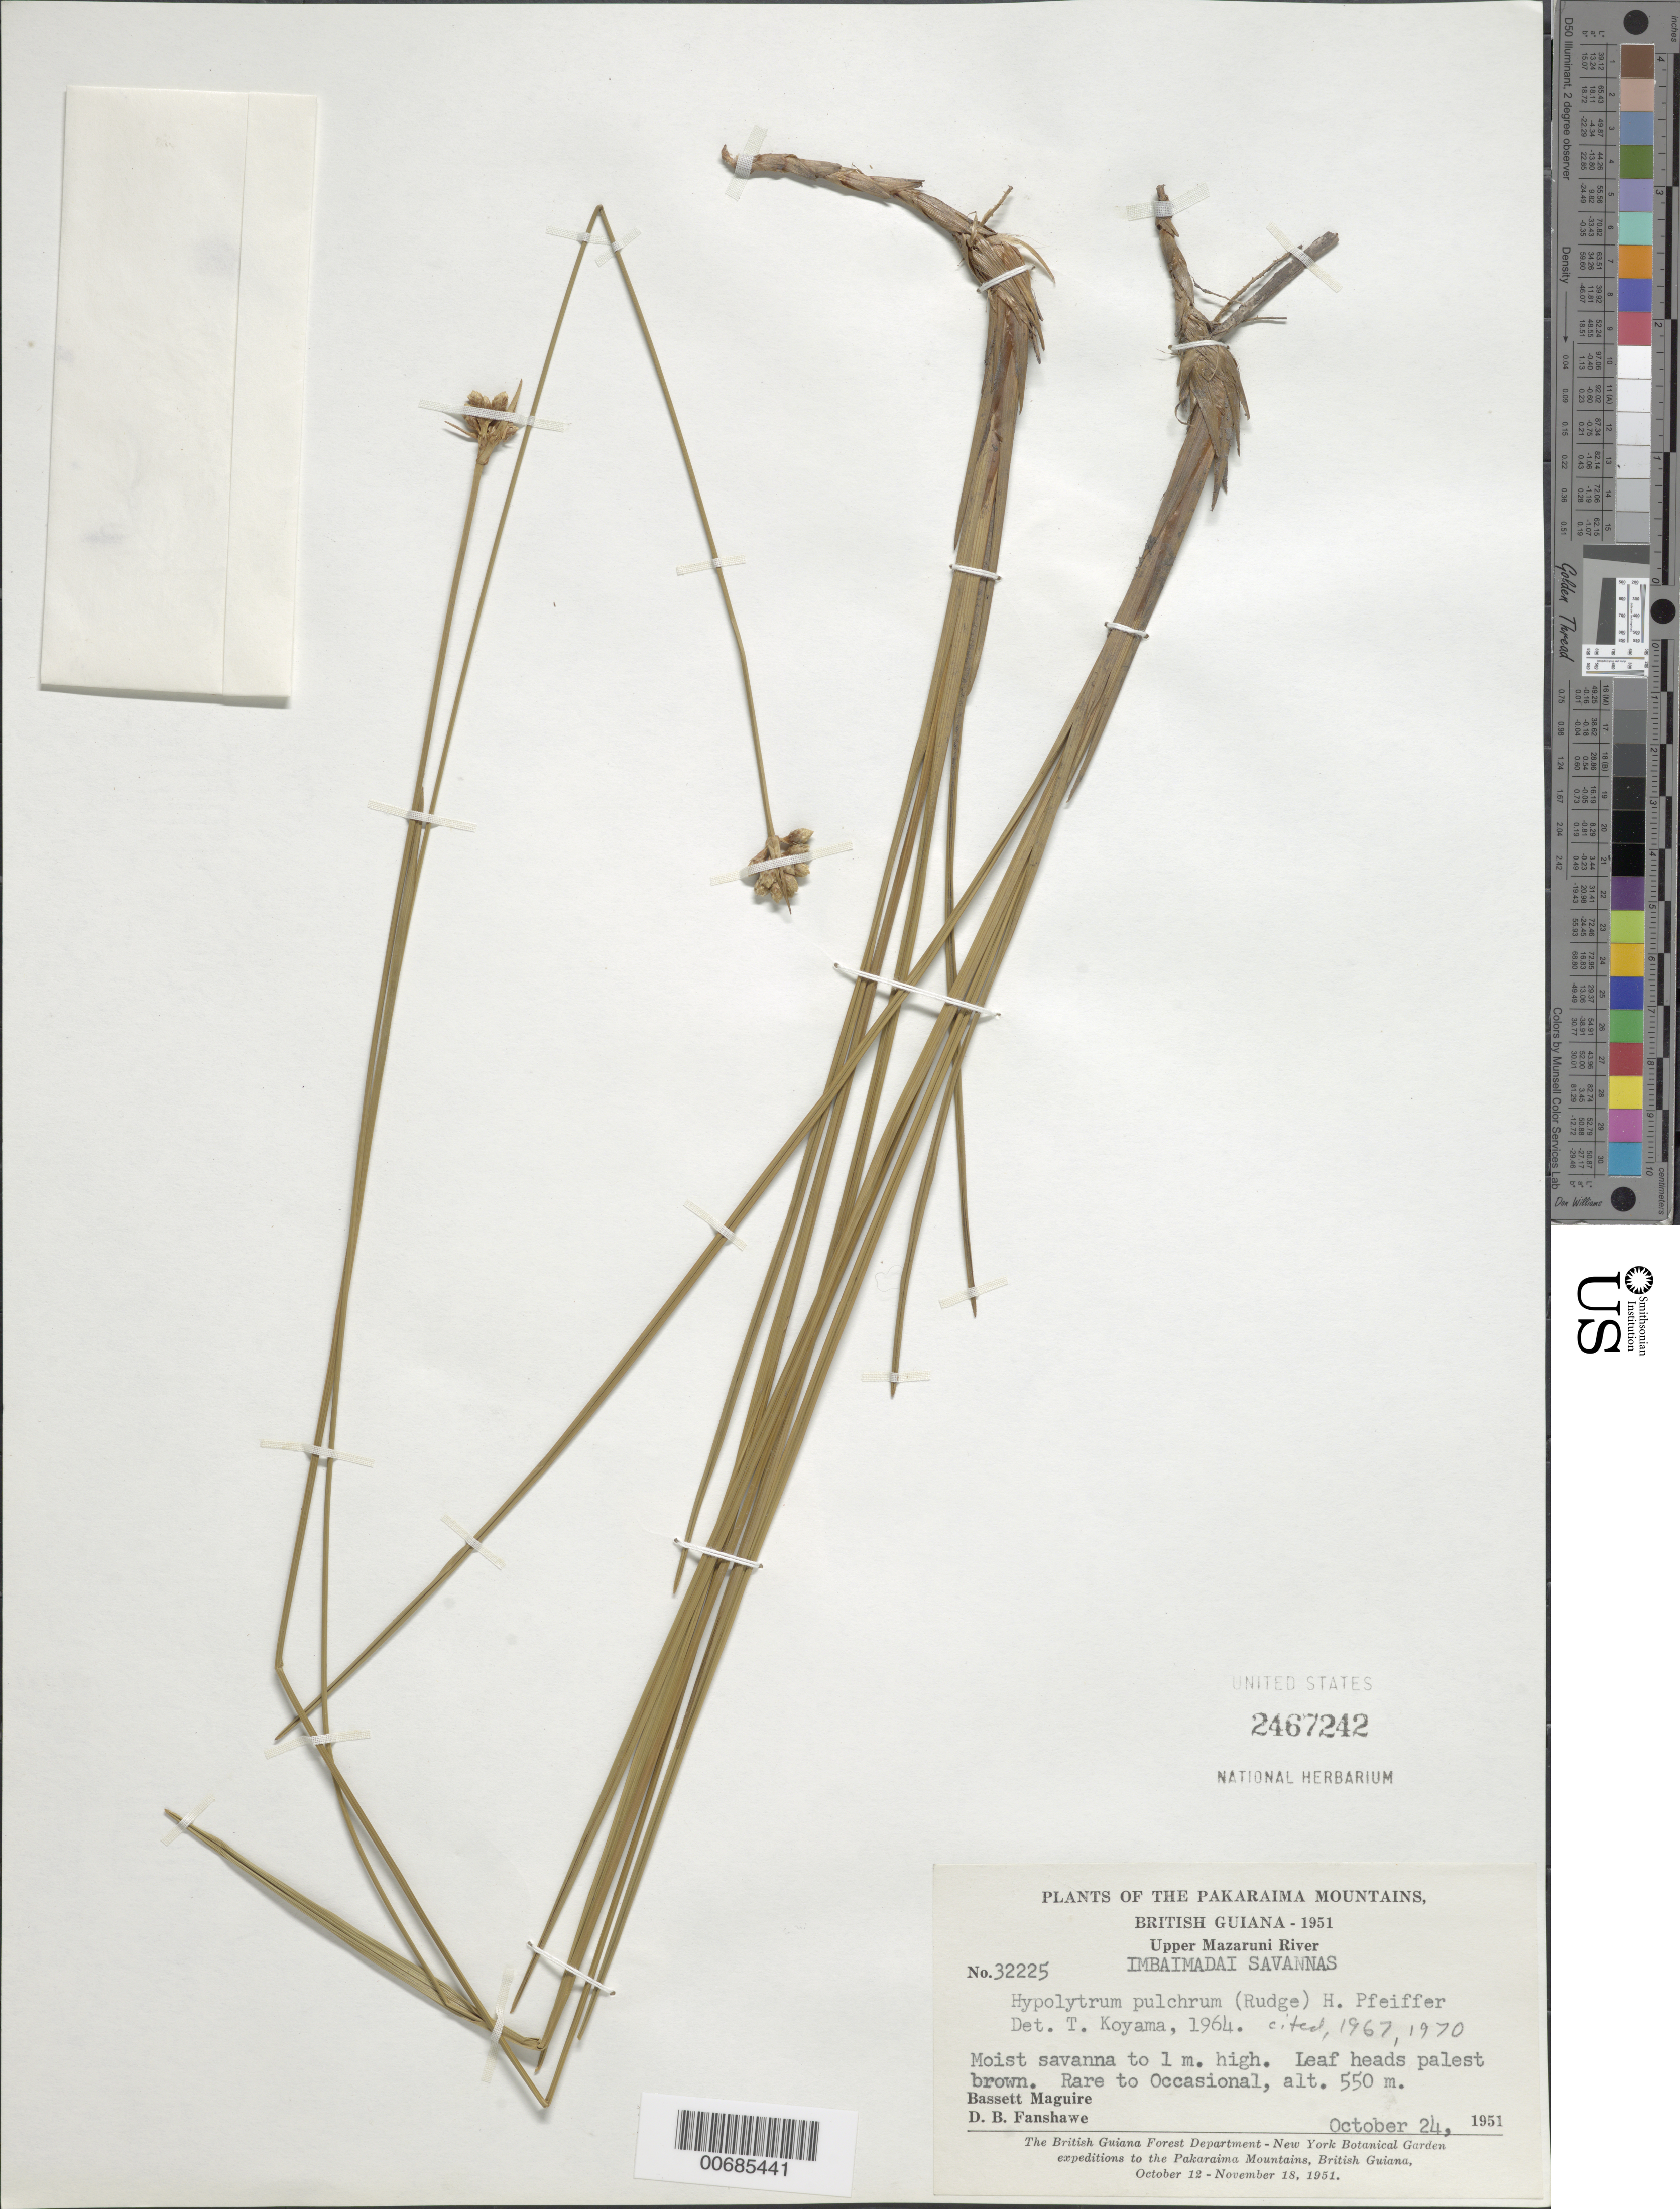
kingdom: Plantae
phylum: Tracheophyta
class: Liliopsida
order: Poales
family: Cyperaceae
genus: Hypolytrum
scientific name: Hypolytrum pulchrum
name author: (Rudge) H. Pfeiff.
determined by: Koyama, Tetsuo M.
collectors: B. Maguire & D. B. Fanshawe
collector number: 32225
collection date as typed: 24-Oct-51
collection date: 1951-10-24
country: Guyana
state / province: Cuyuni-Mazaruni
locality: Imbaimadai Savannas, Pakaraima Mts., Upper Mazaruni River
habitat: Moist savanna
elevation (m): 550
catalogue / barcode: US 2467242